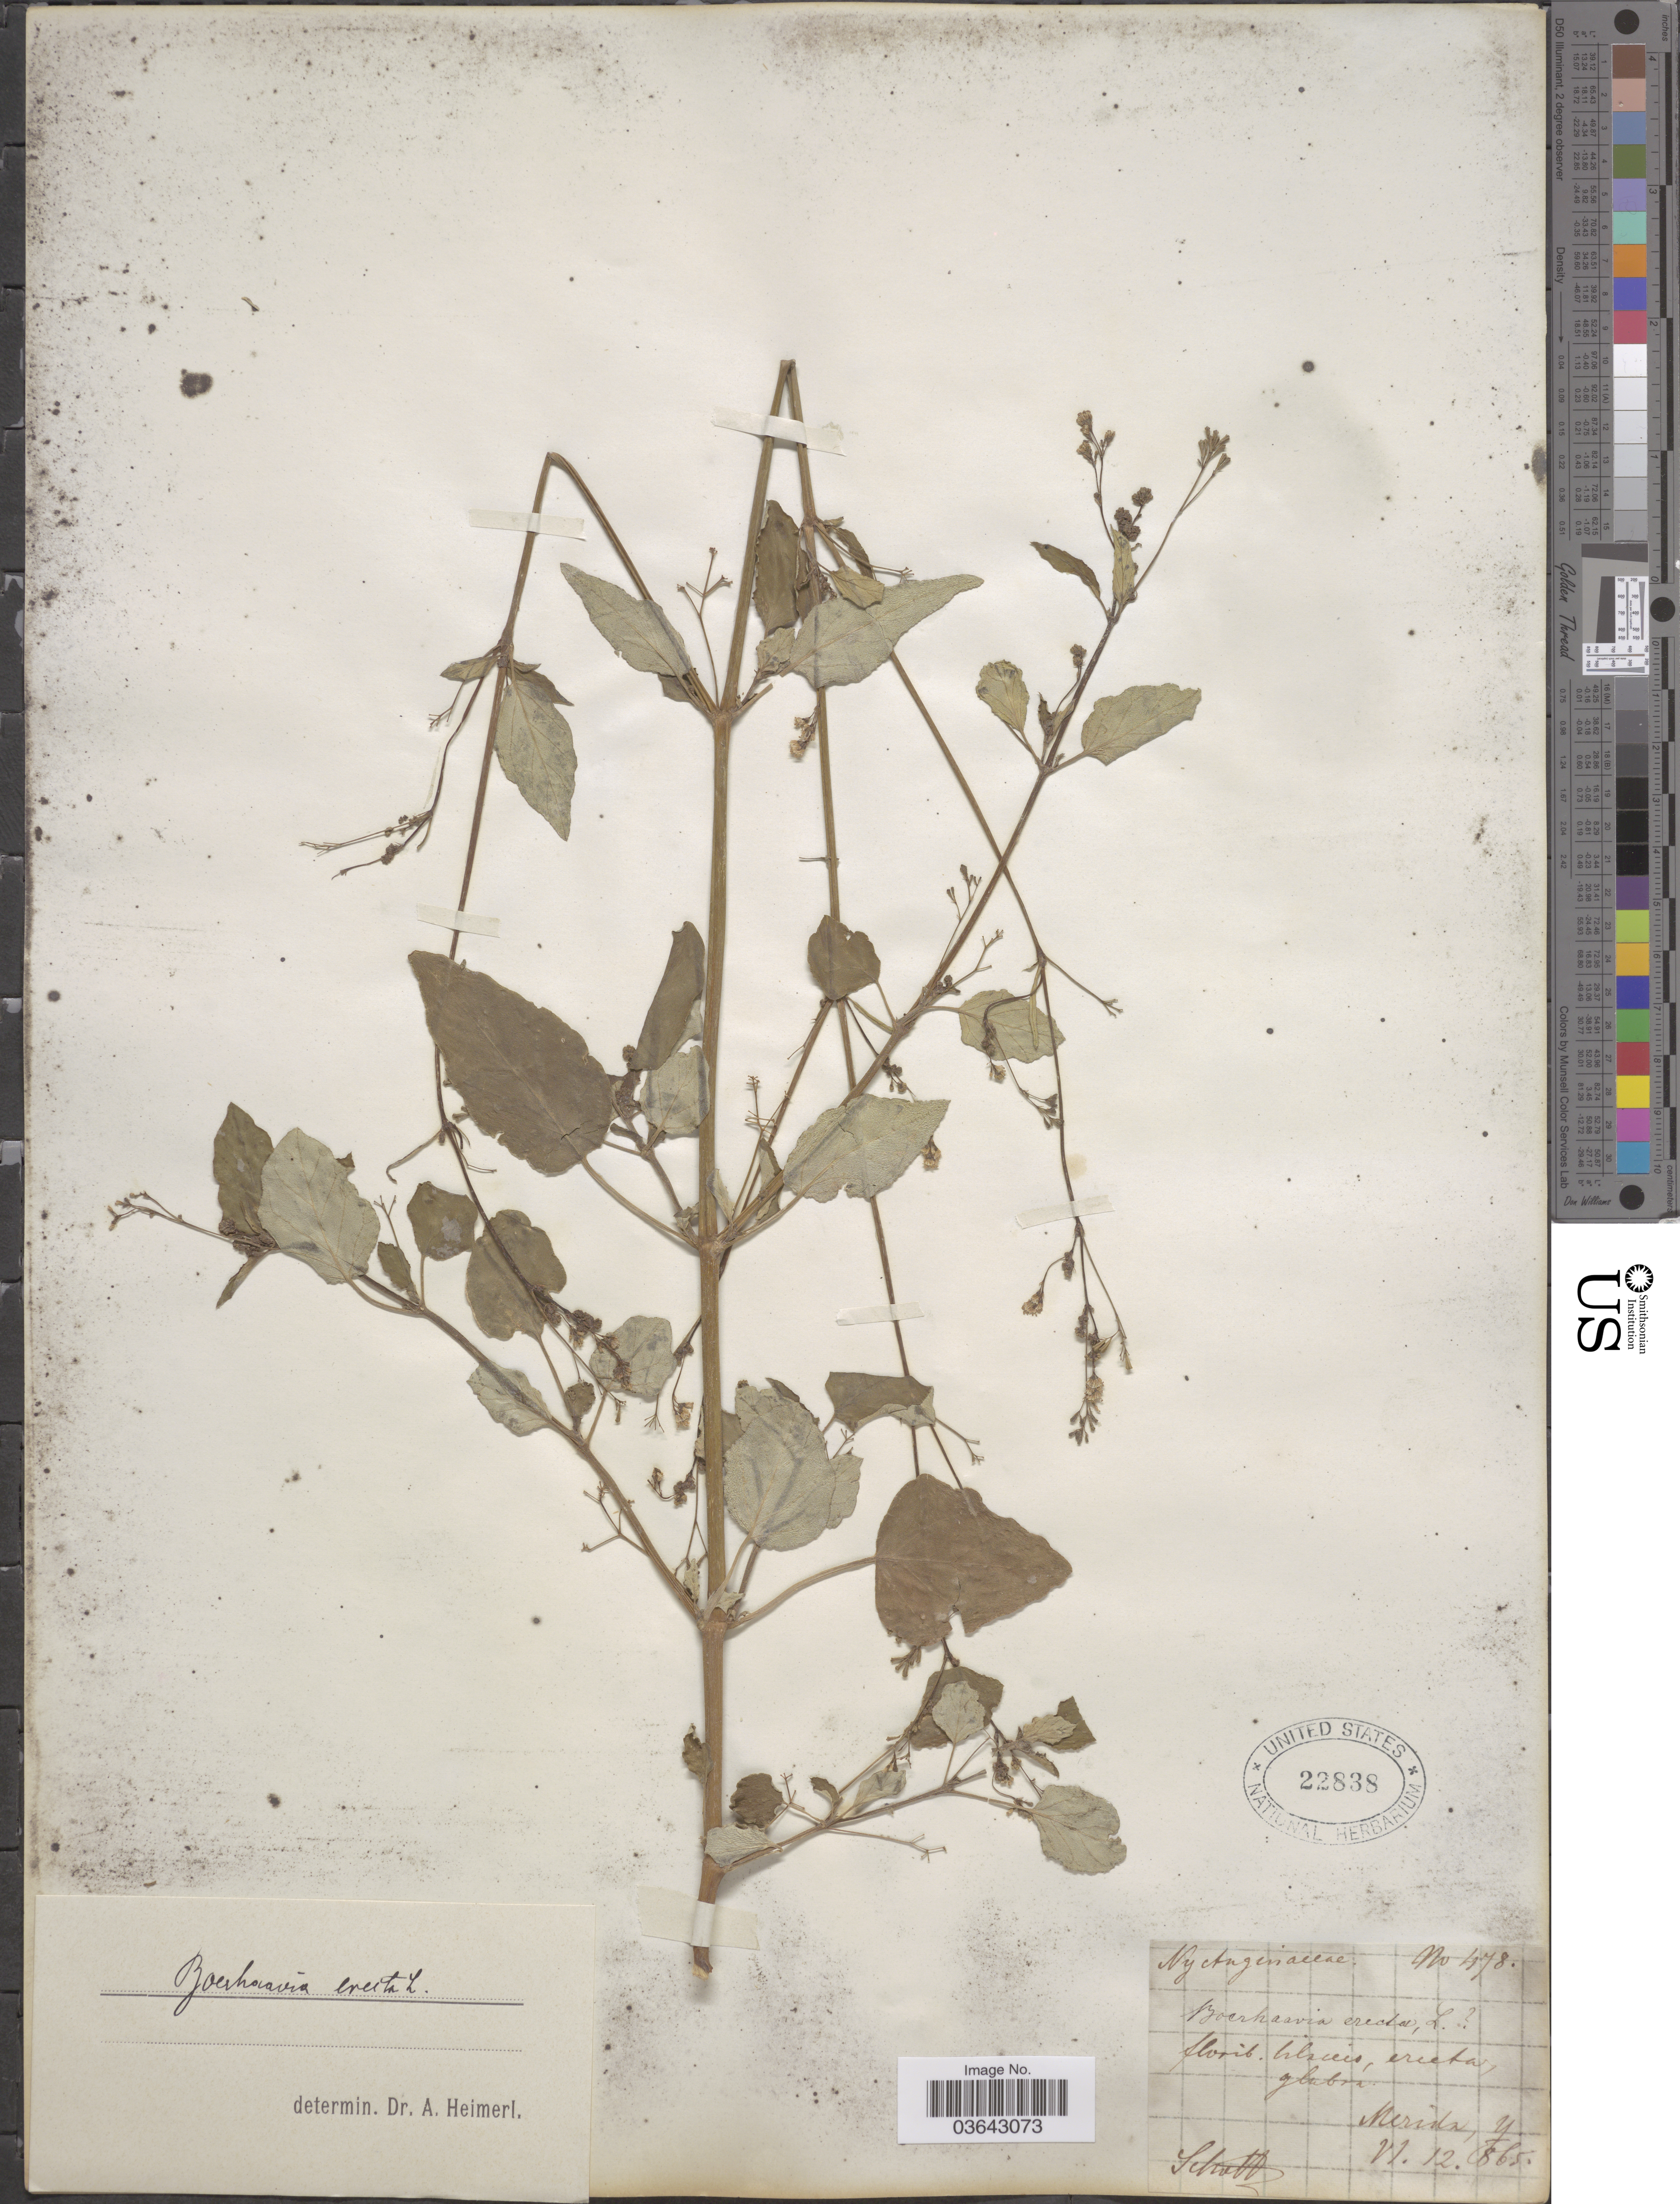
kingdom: Plantae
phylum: Tracheophyta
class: Magnoliopsida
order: Caryophyllales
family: Nyctaginaceae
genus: Boerhavia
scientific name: Boerhavia erecta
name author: L.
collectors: -. Schottz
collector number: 478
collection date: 1865-06-12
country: Mexico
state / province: Yucatán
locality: Merida, Y.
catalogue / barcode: US 22838